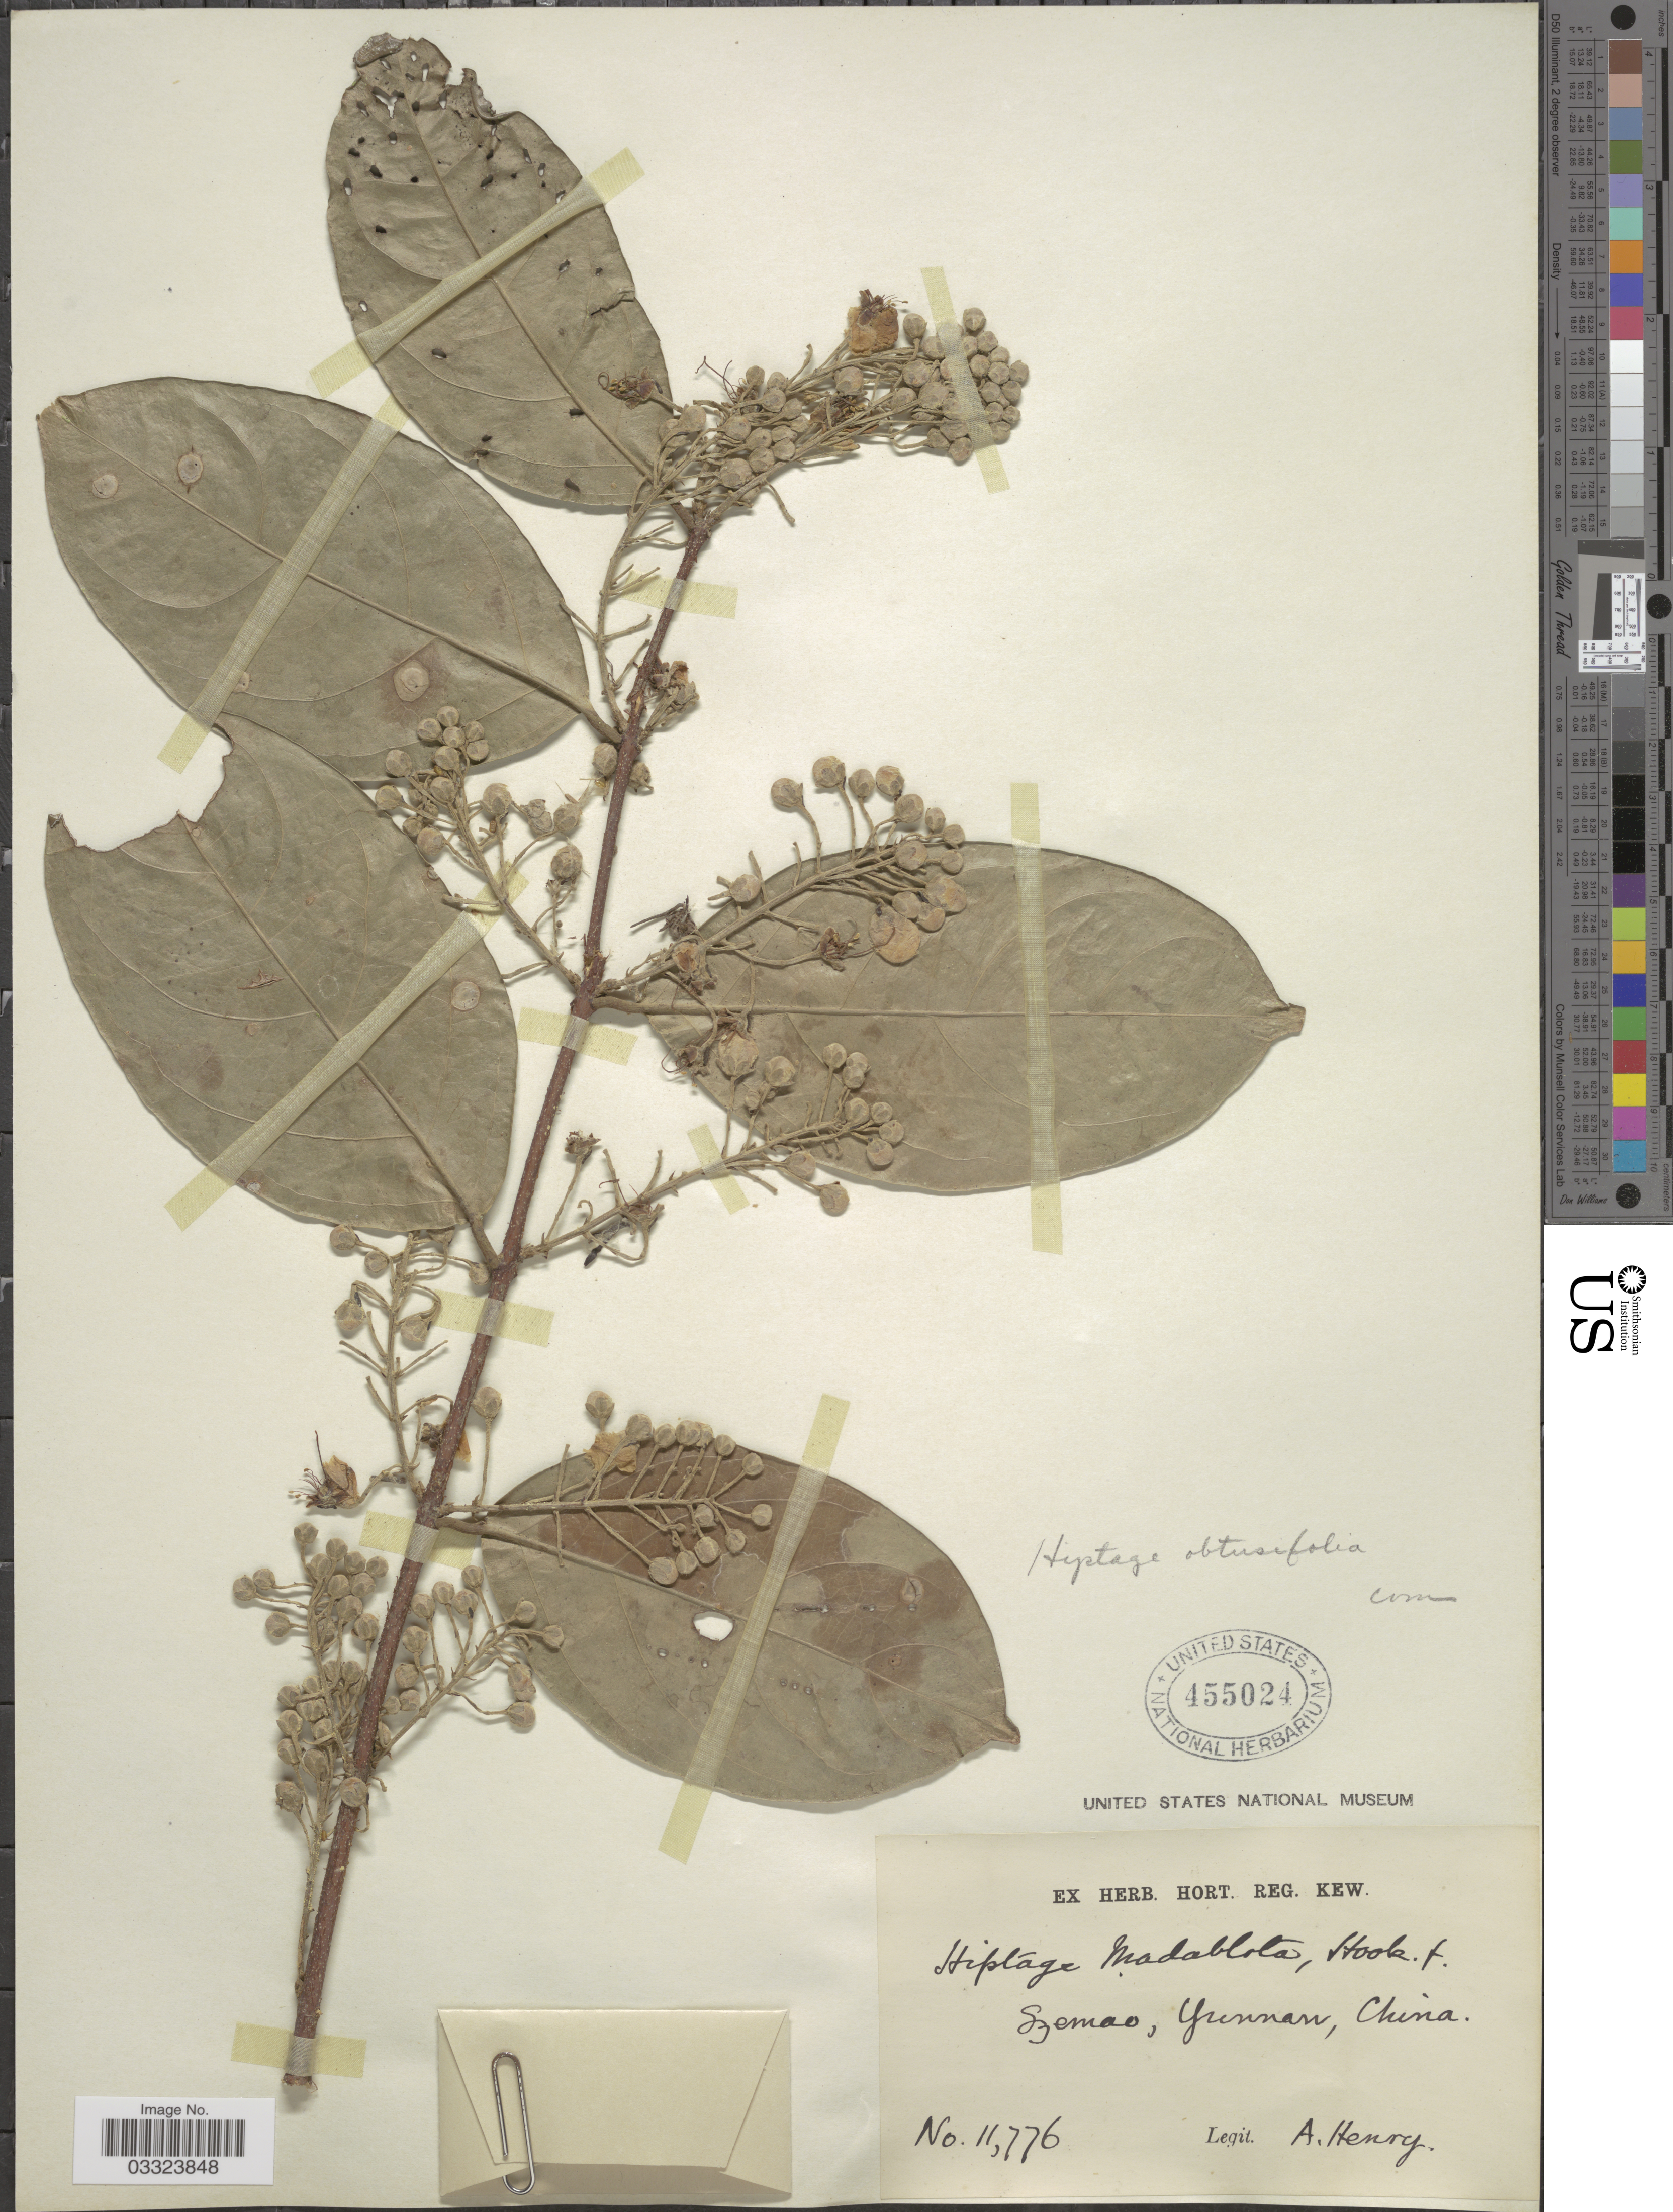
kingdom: Plantae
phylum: Tracheophyta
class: Magnoliopsida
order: Malpighiales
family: Malpighiaceae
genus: Hiptage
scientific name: Hiptage obtusifolia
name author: (Roxb.) DC.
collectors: A. Henry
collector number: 11776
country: China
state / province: Yunnan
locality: Szemao.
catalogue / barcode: US 455024